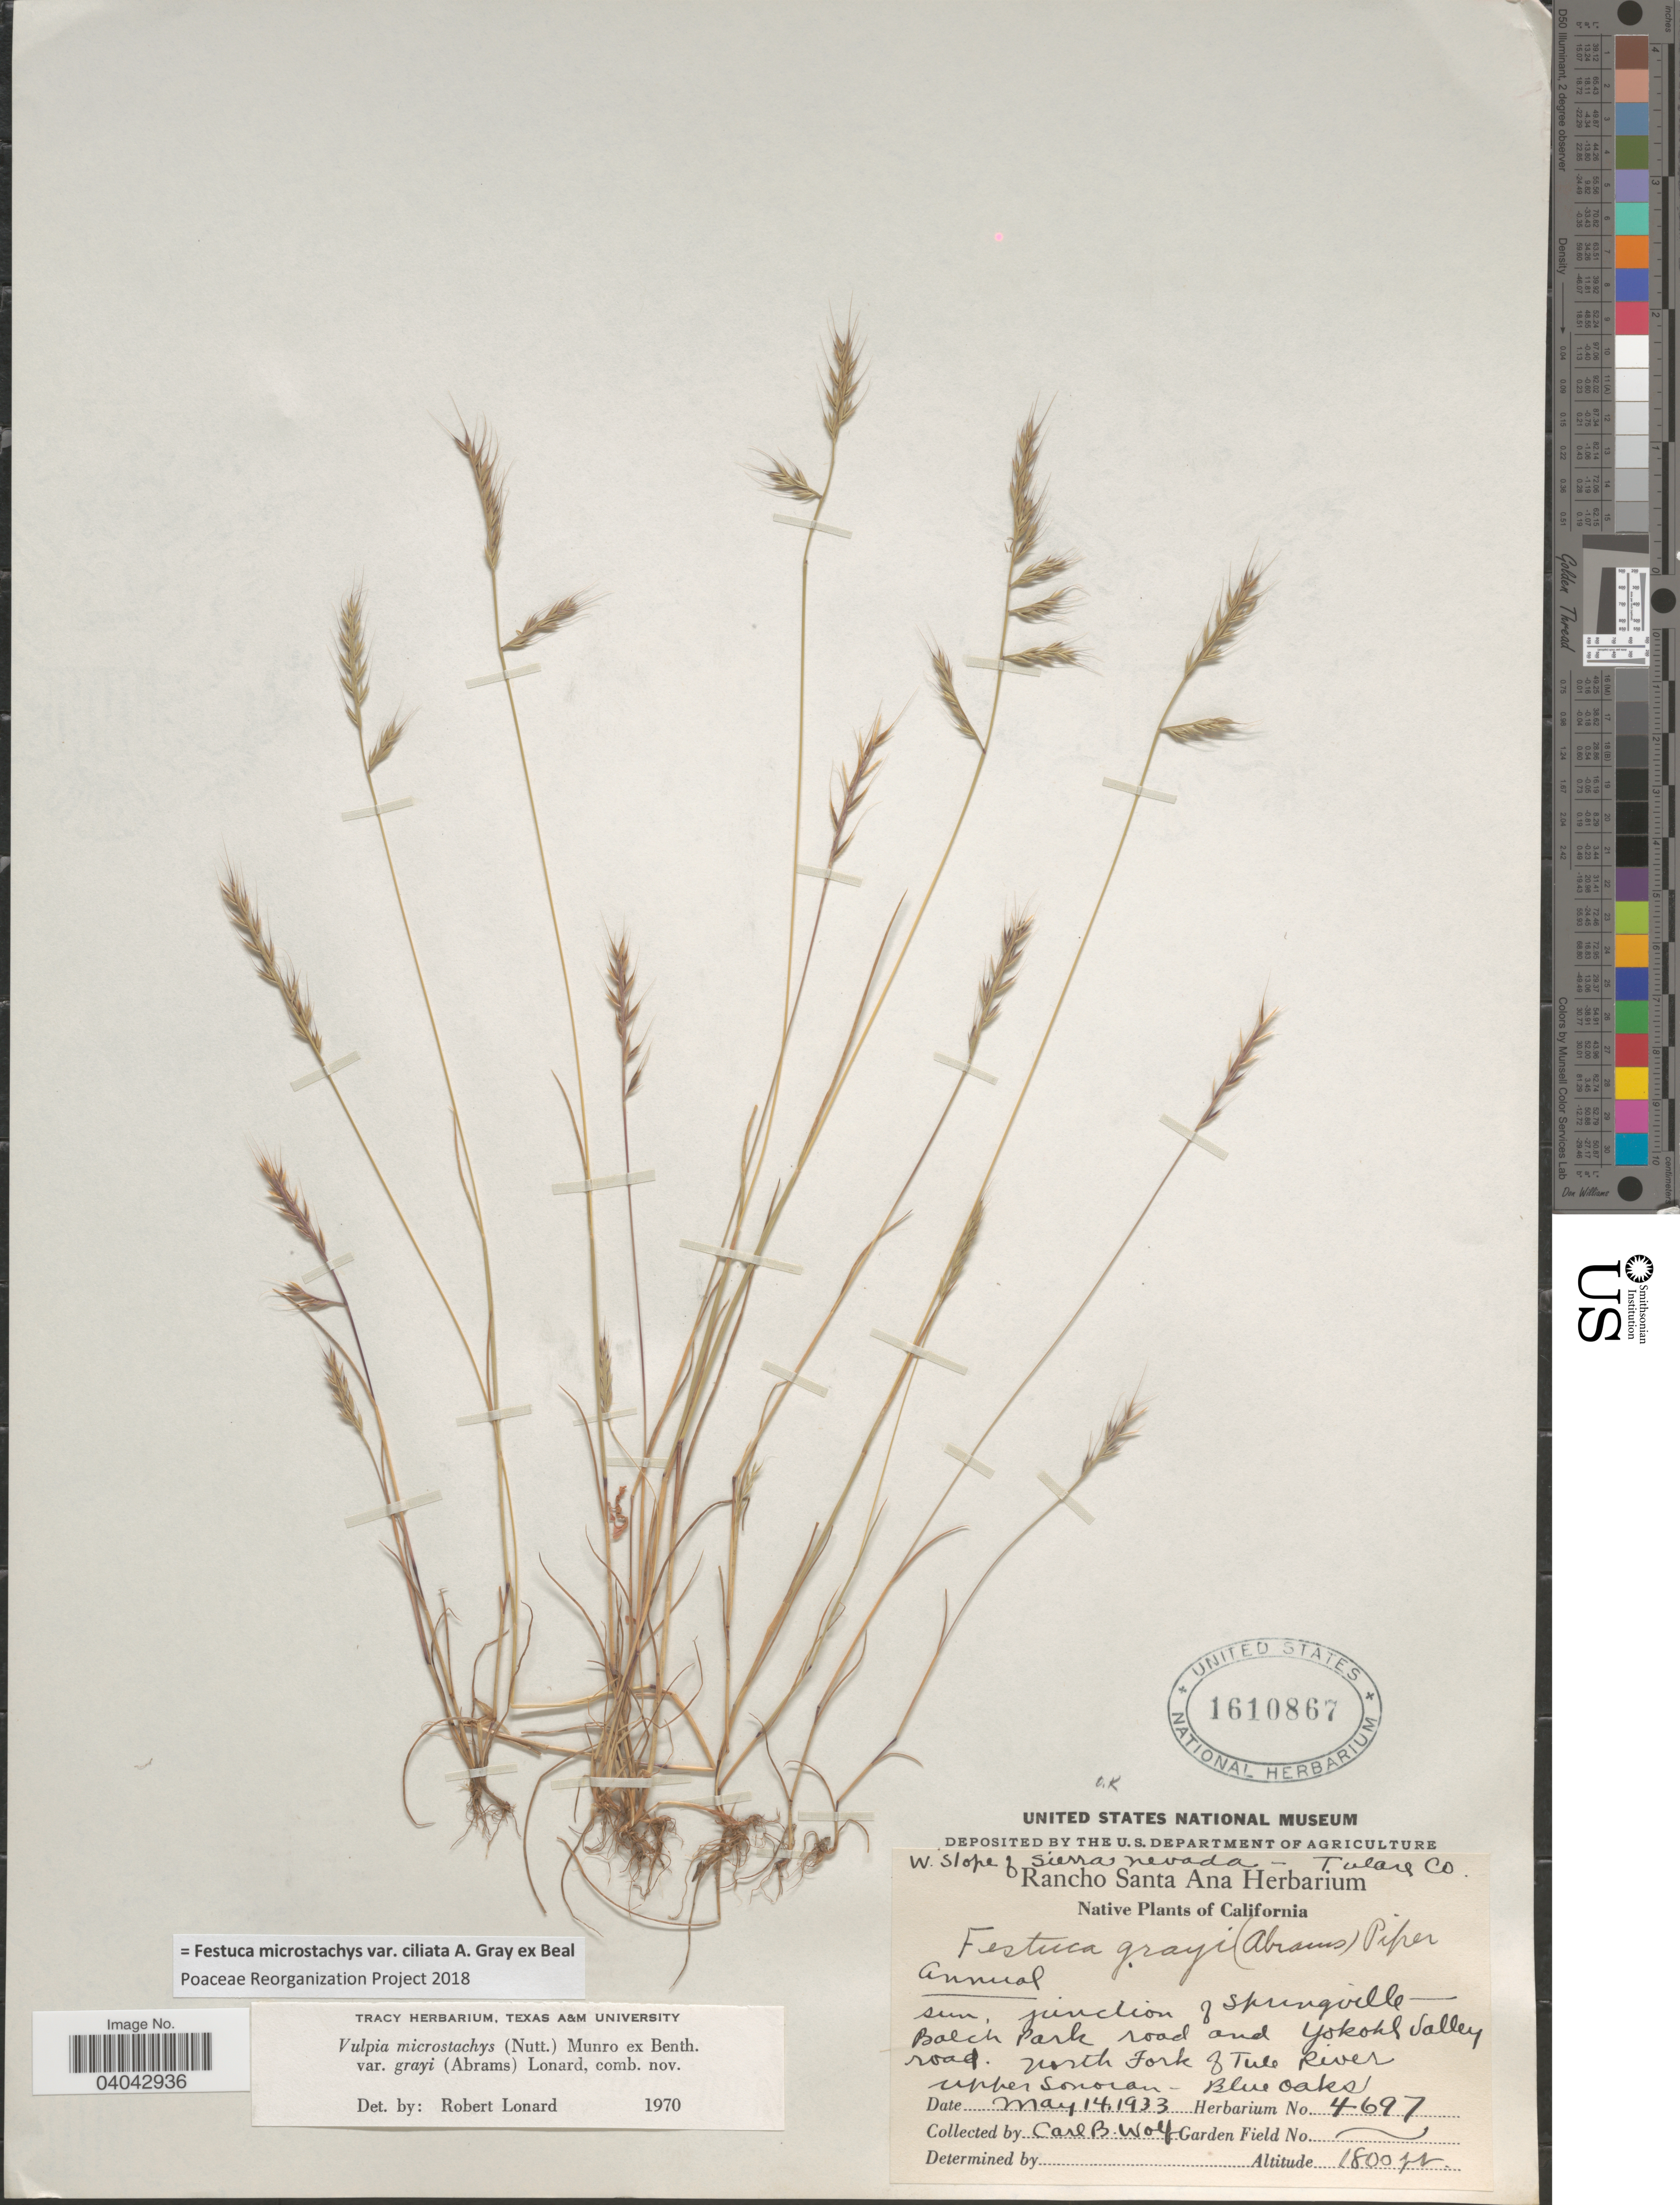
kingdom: Plantae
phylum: Tracheophyta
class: Liliopsida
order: Poales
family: Poaceae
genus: Festuca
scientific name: Festuca microstachys var. ciliata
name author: A. Gray ex W.J. Beal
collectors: C. B. Wolf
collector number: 4697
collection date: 1933-05-14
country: United States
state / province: California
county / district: Tulare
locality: W. Slope of Sierra Nevada- Tulare Co. Sun, junction of Springville- Balch Park road and Yokohl Valley road. North Fork of Tule River. Upper Sonoran- Blue Oaks.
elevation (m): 549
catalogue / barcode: US 1610867